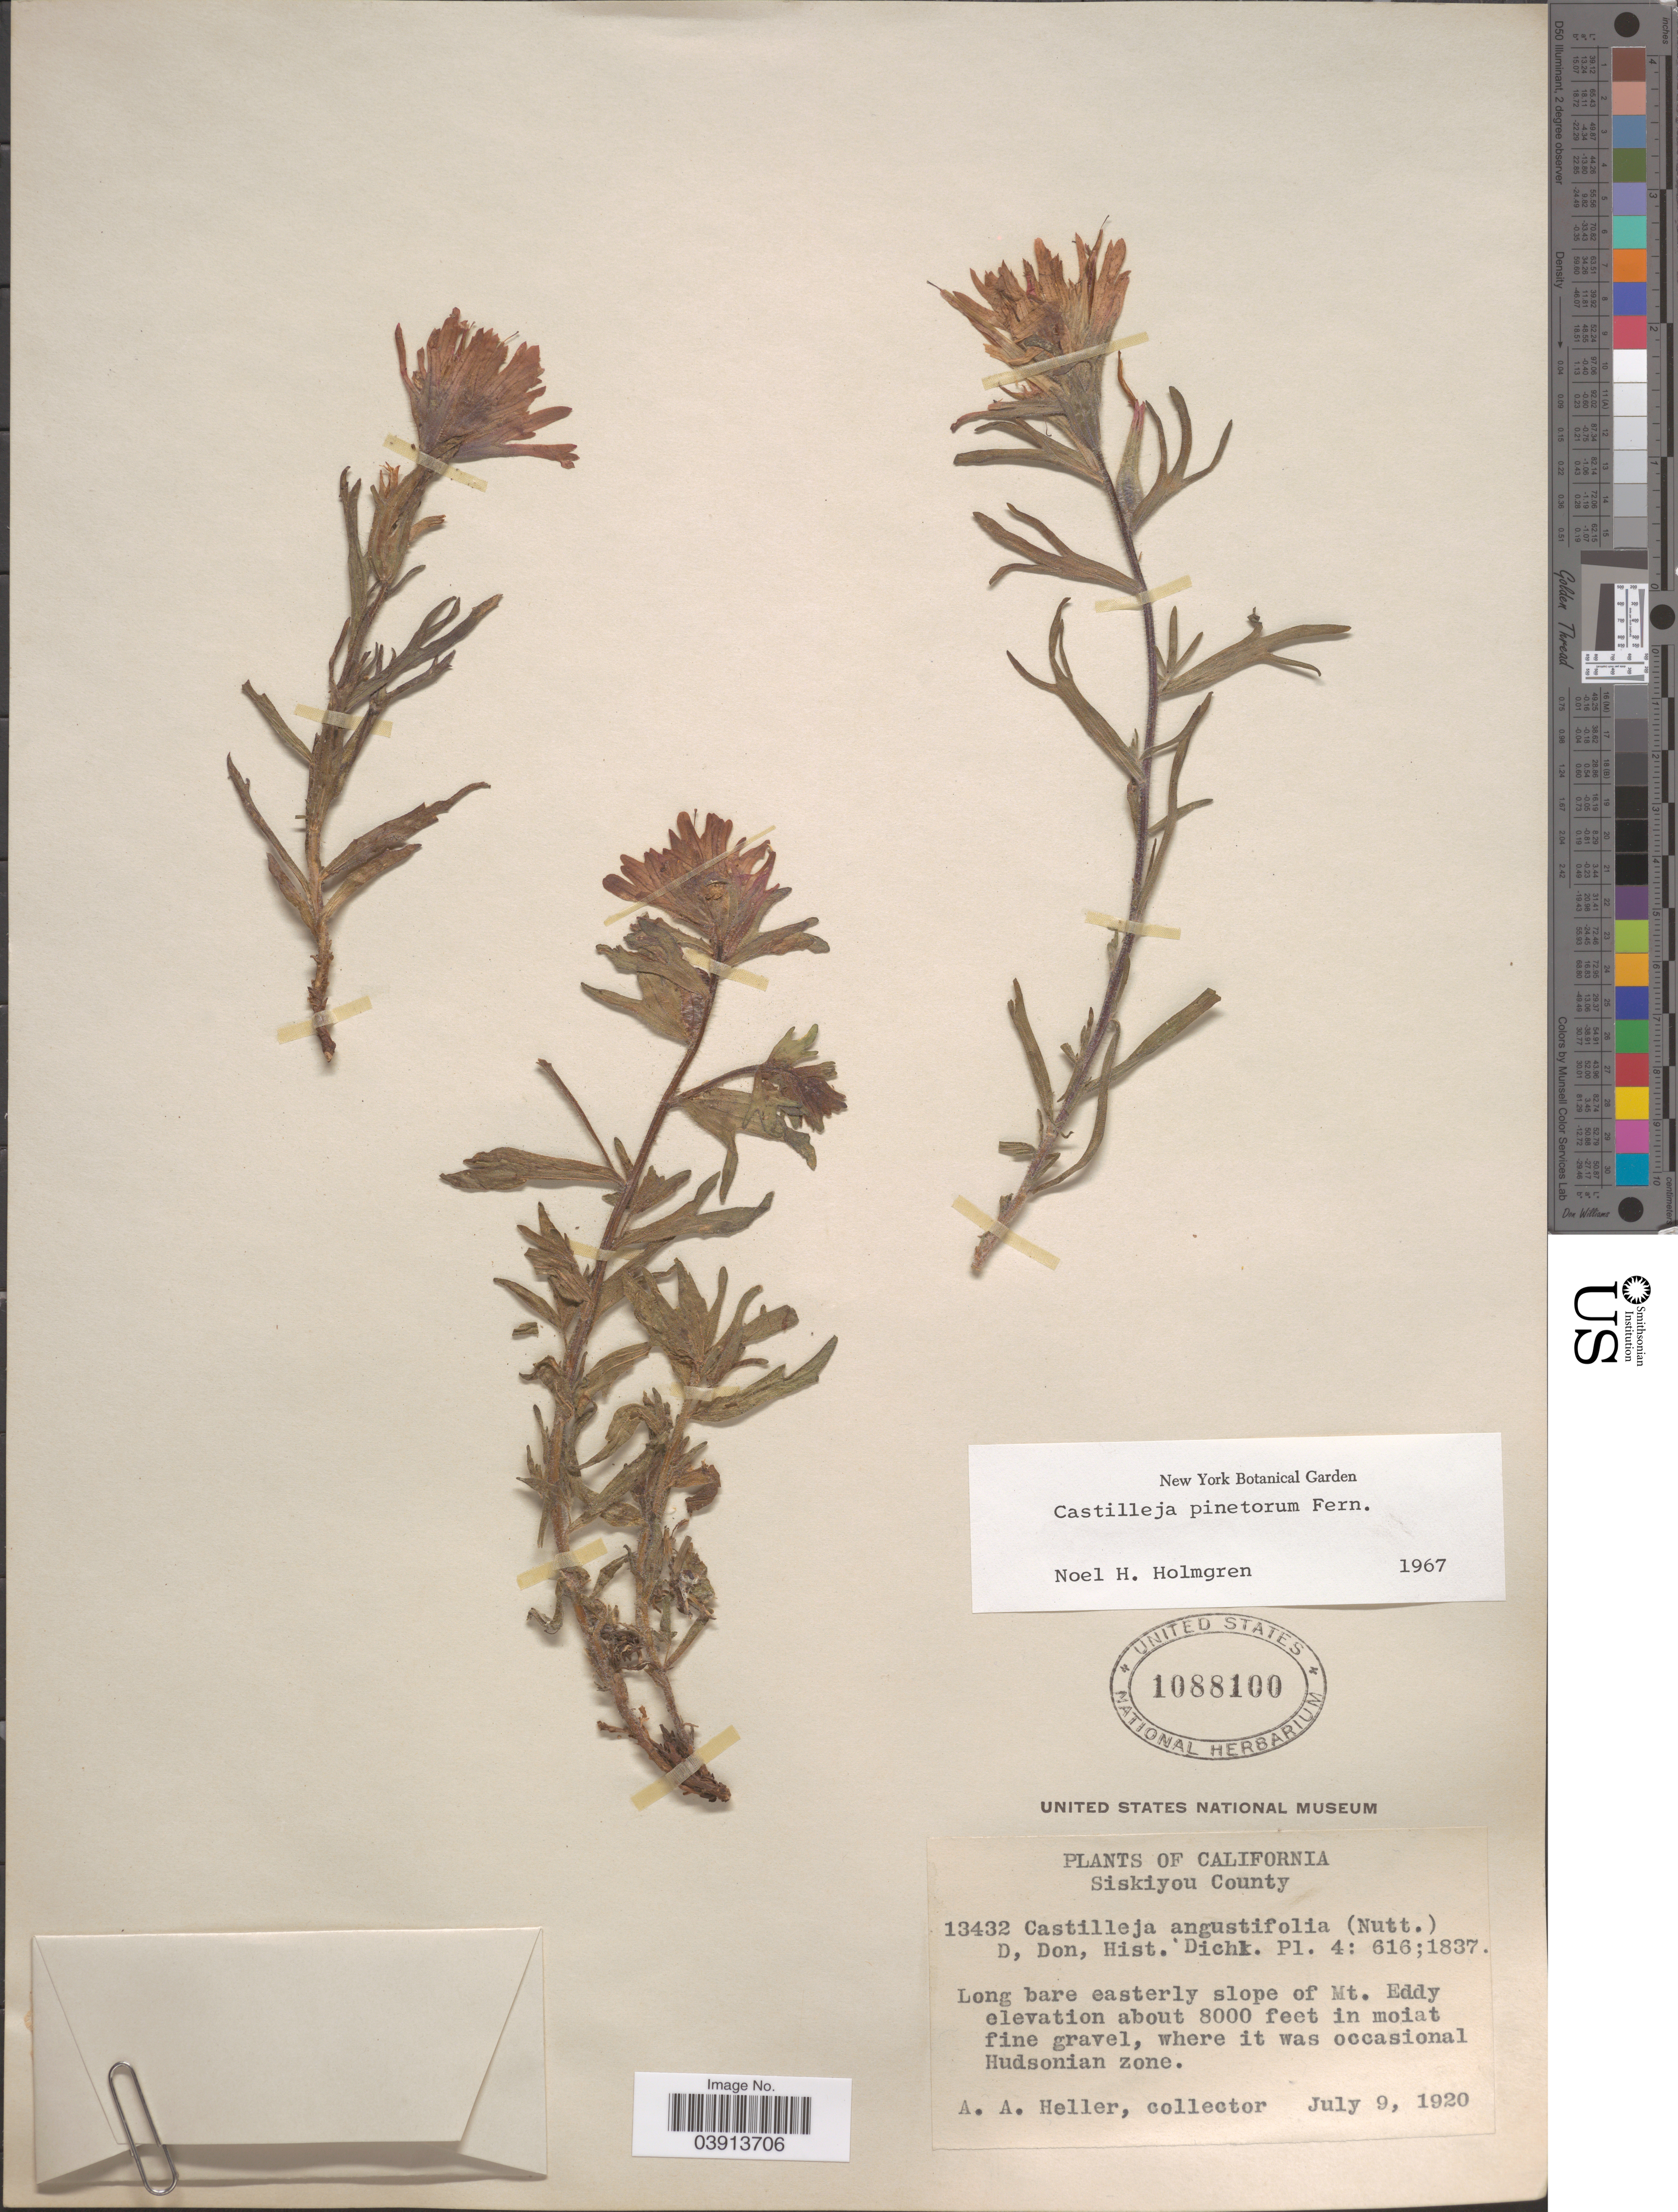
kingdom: Plantae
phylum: Tracheophyta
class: Magnoliopsida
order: Lamiales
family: Orobanchaceae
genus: Castilleja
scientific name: Castilleja pinetorum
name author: Fernald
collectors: A. A. Heller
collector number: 13432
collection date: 1920-07-09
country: United States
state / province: California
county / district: Siskiyou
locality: Siskiyou County. Long bare easterly slope of Mt. Eddy. Hudsonian Zone.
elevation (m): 2438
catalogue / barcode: US 1088100